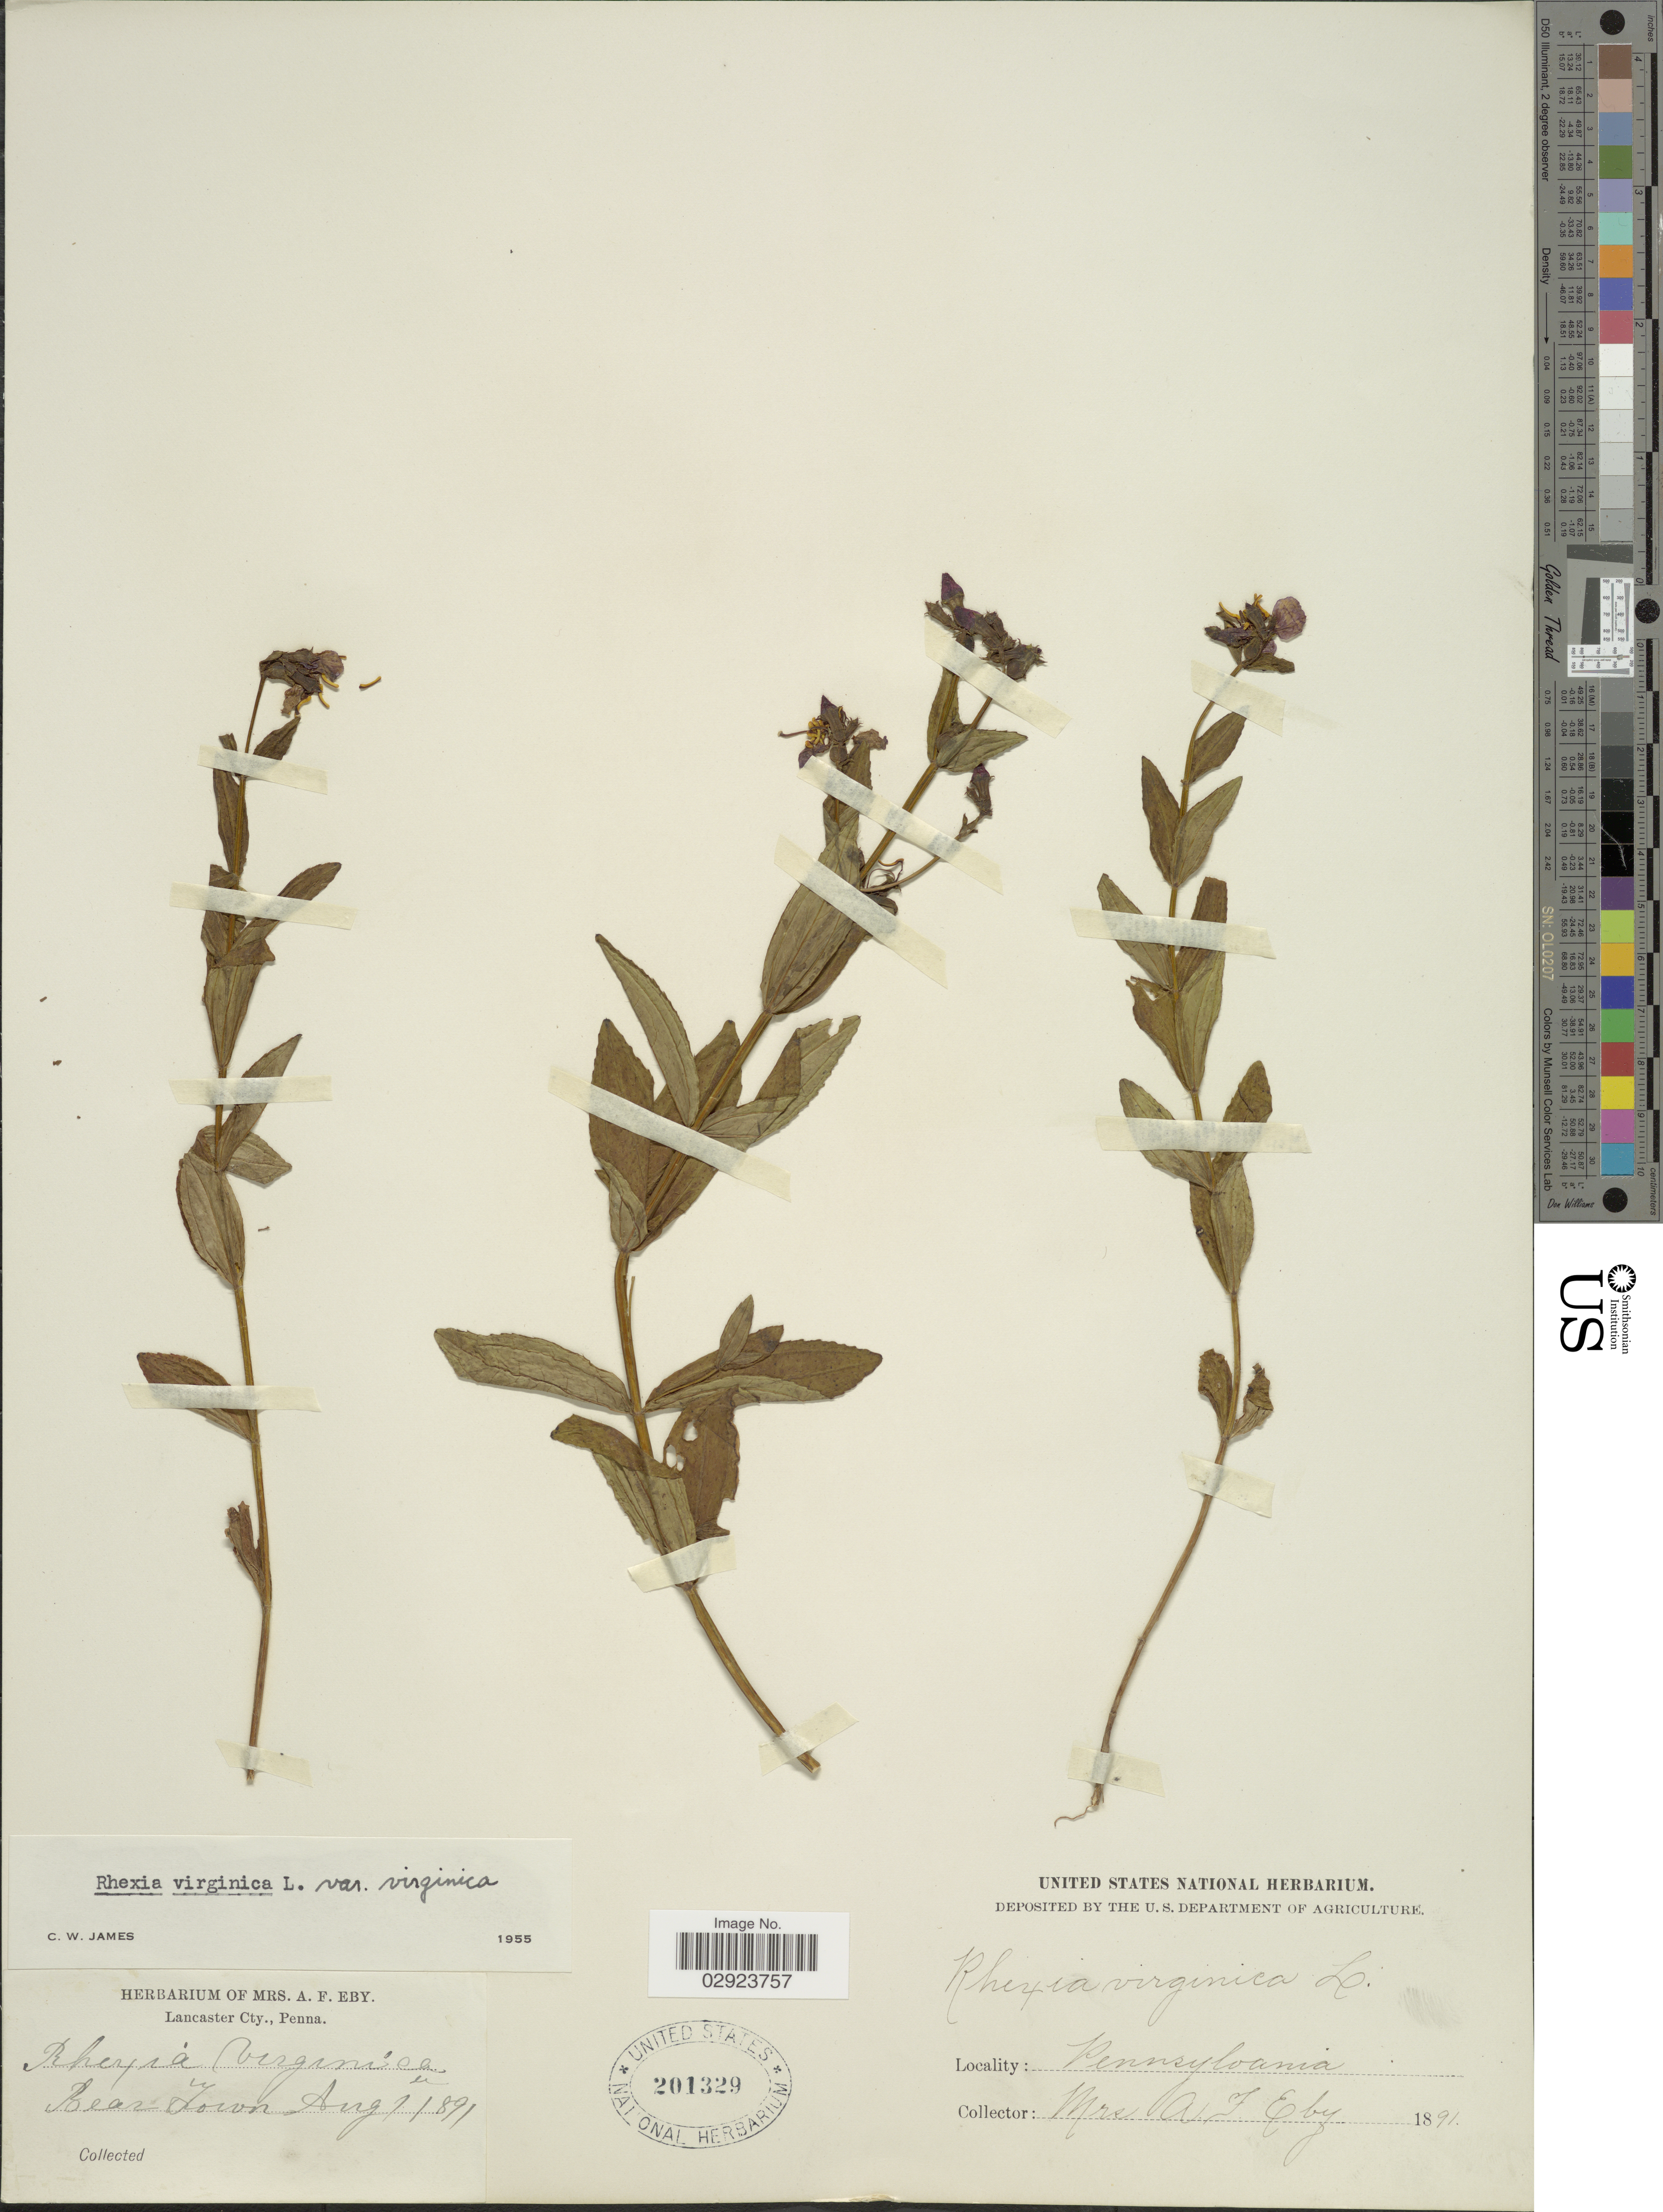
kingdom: Plantae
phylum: Tracheophyta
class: Magnoliopsida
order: Myrtales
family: Melastomataceae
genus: Rhexia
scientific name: Rhexia virginica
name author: L.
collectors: Mrs. A. F. Eby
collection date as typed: Transcribed d/m/y: 7/8/89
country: United States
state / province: Pennsylvania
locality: Bear Town.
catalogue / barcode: US 201329